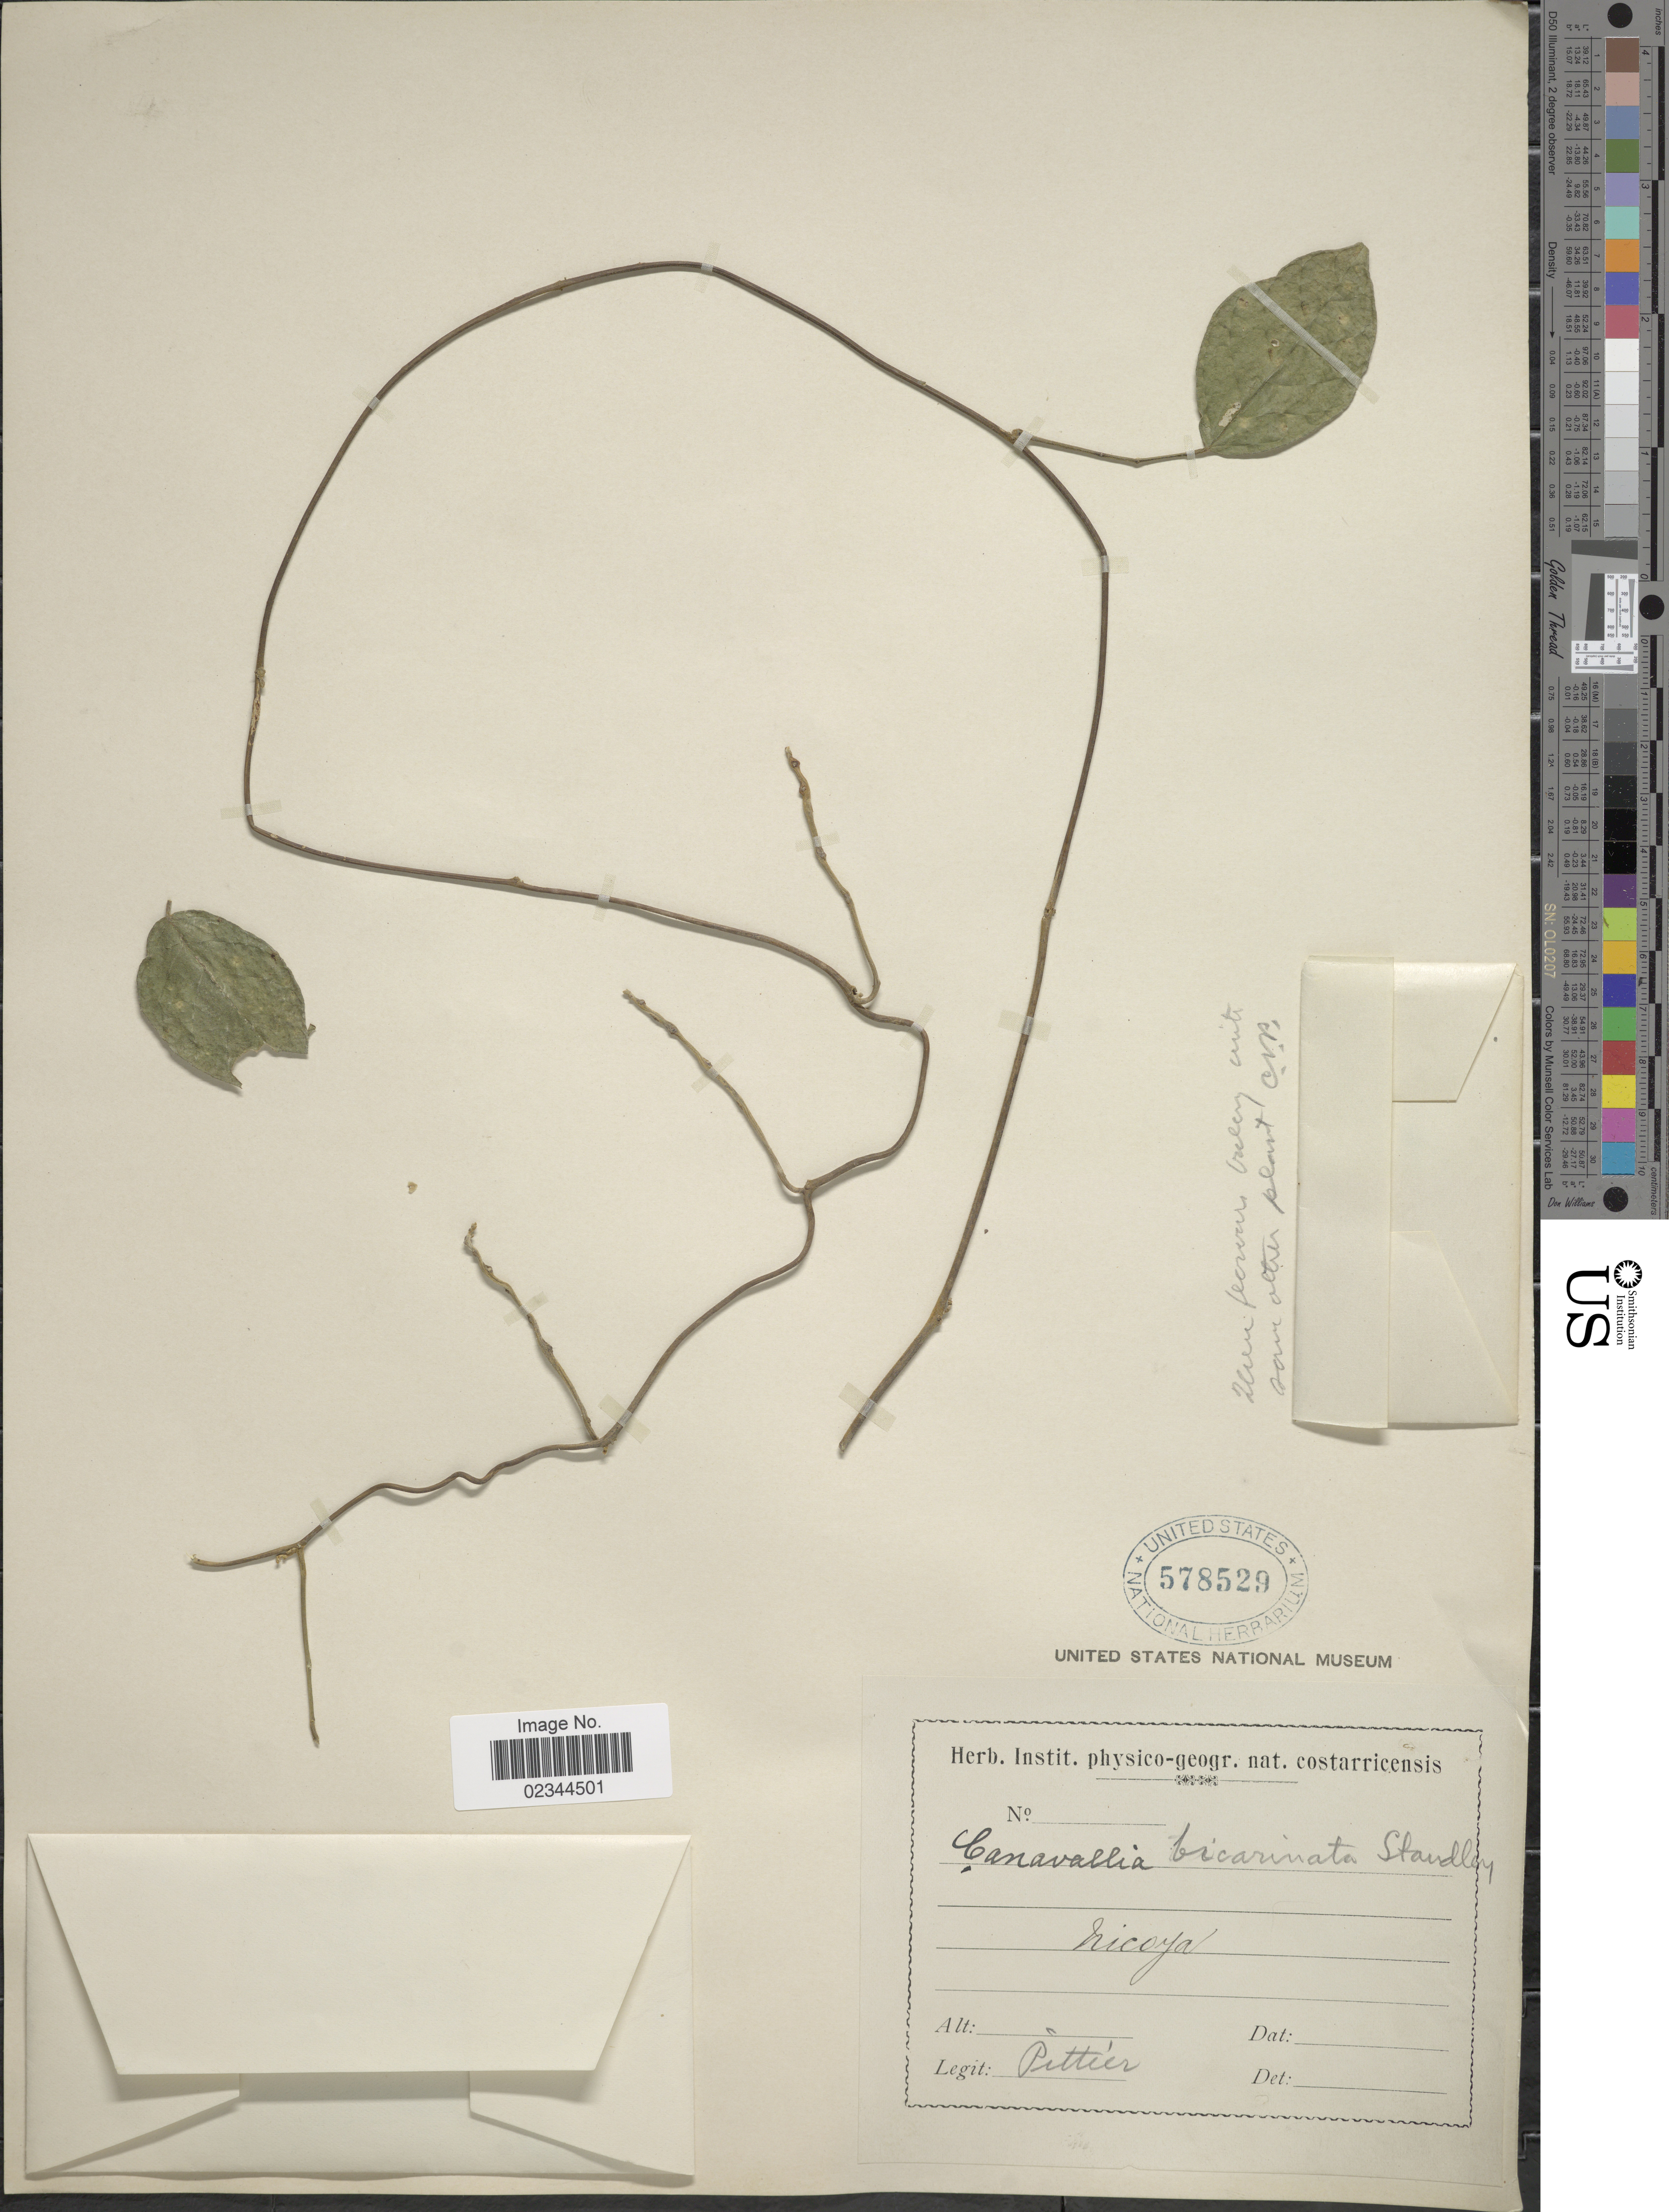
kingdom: Plantae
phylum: Tracheophyta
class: Magnoliopsida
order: Fabales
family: Fabaceae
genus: Canavalia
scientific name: Canavalia villosa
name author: Benth.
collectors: Pittier, --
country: Costa Rica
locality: Nicoya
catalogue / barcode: US 578529